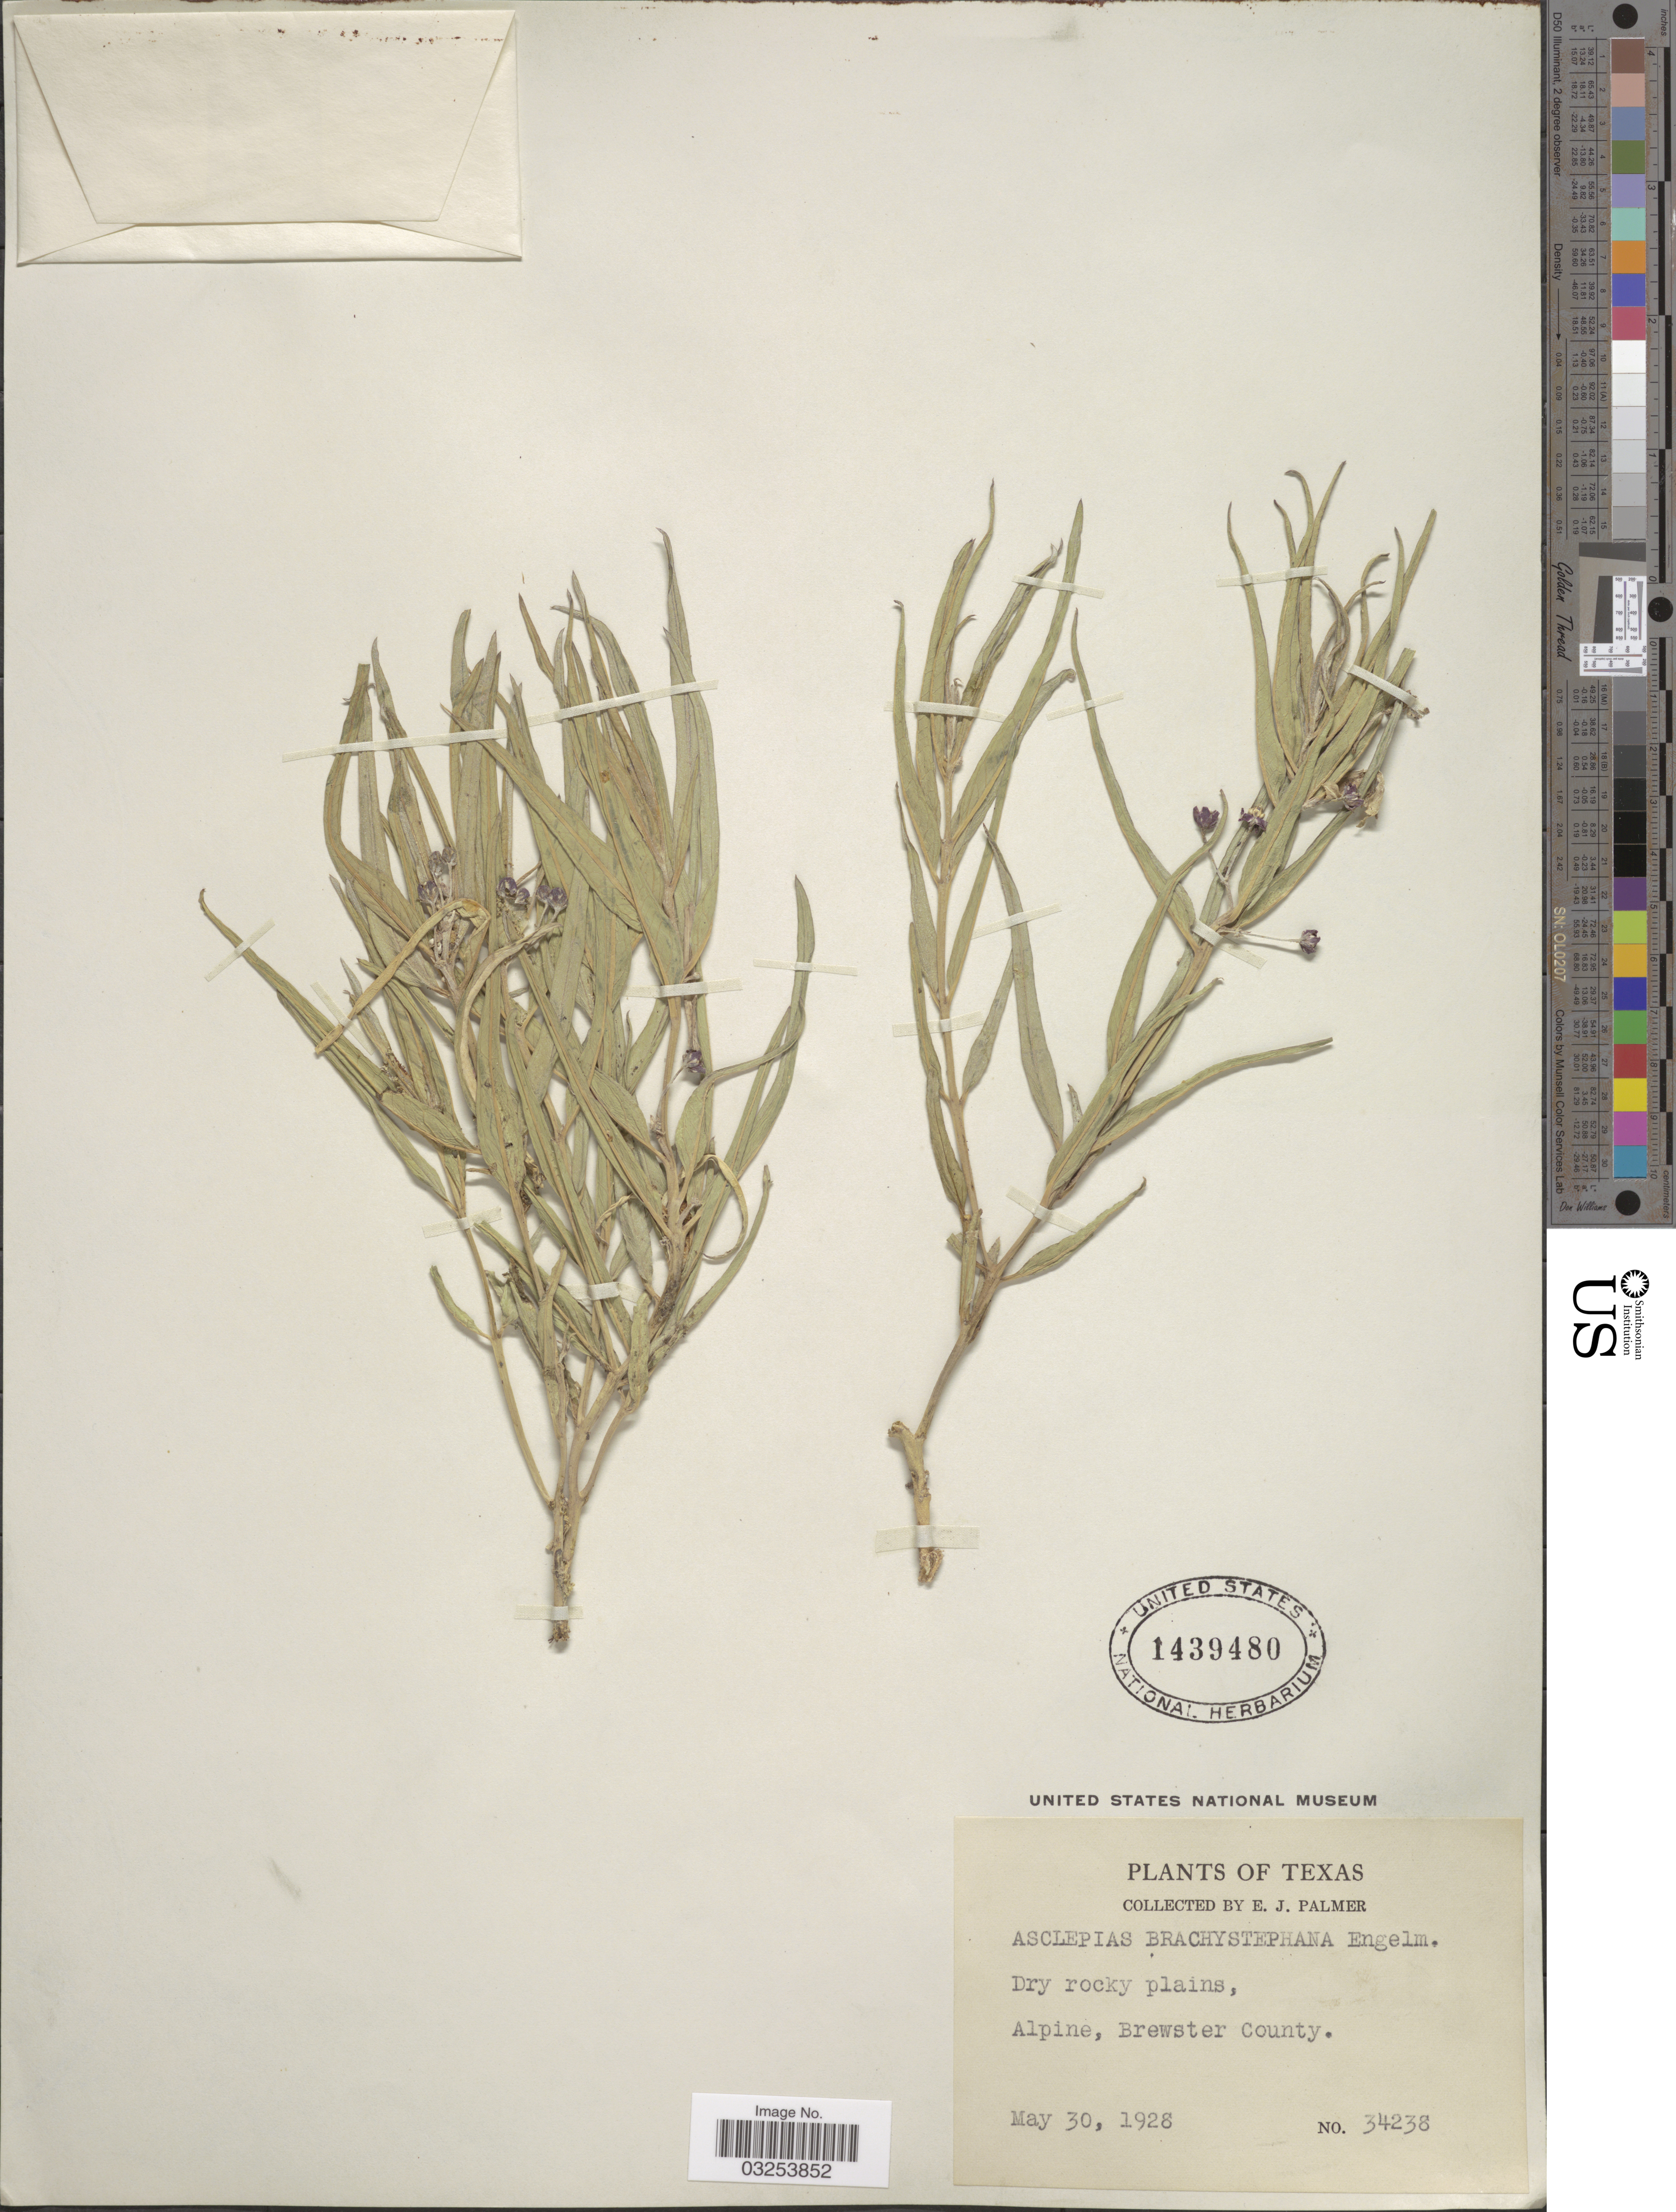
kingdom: Plantae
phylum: Tracheophyta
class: Magnoliopsida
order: Gentianales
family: Apocynaceae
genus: Asclepias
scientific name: Asclepias brachystephana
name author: Engelm. ex Torr.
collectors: E. J. Palmer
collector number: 34238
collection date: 1928-05-30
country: United States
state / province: Texas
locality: Alpine, Brewster County.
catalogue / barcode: US 1439480